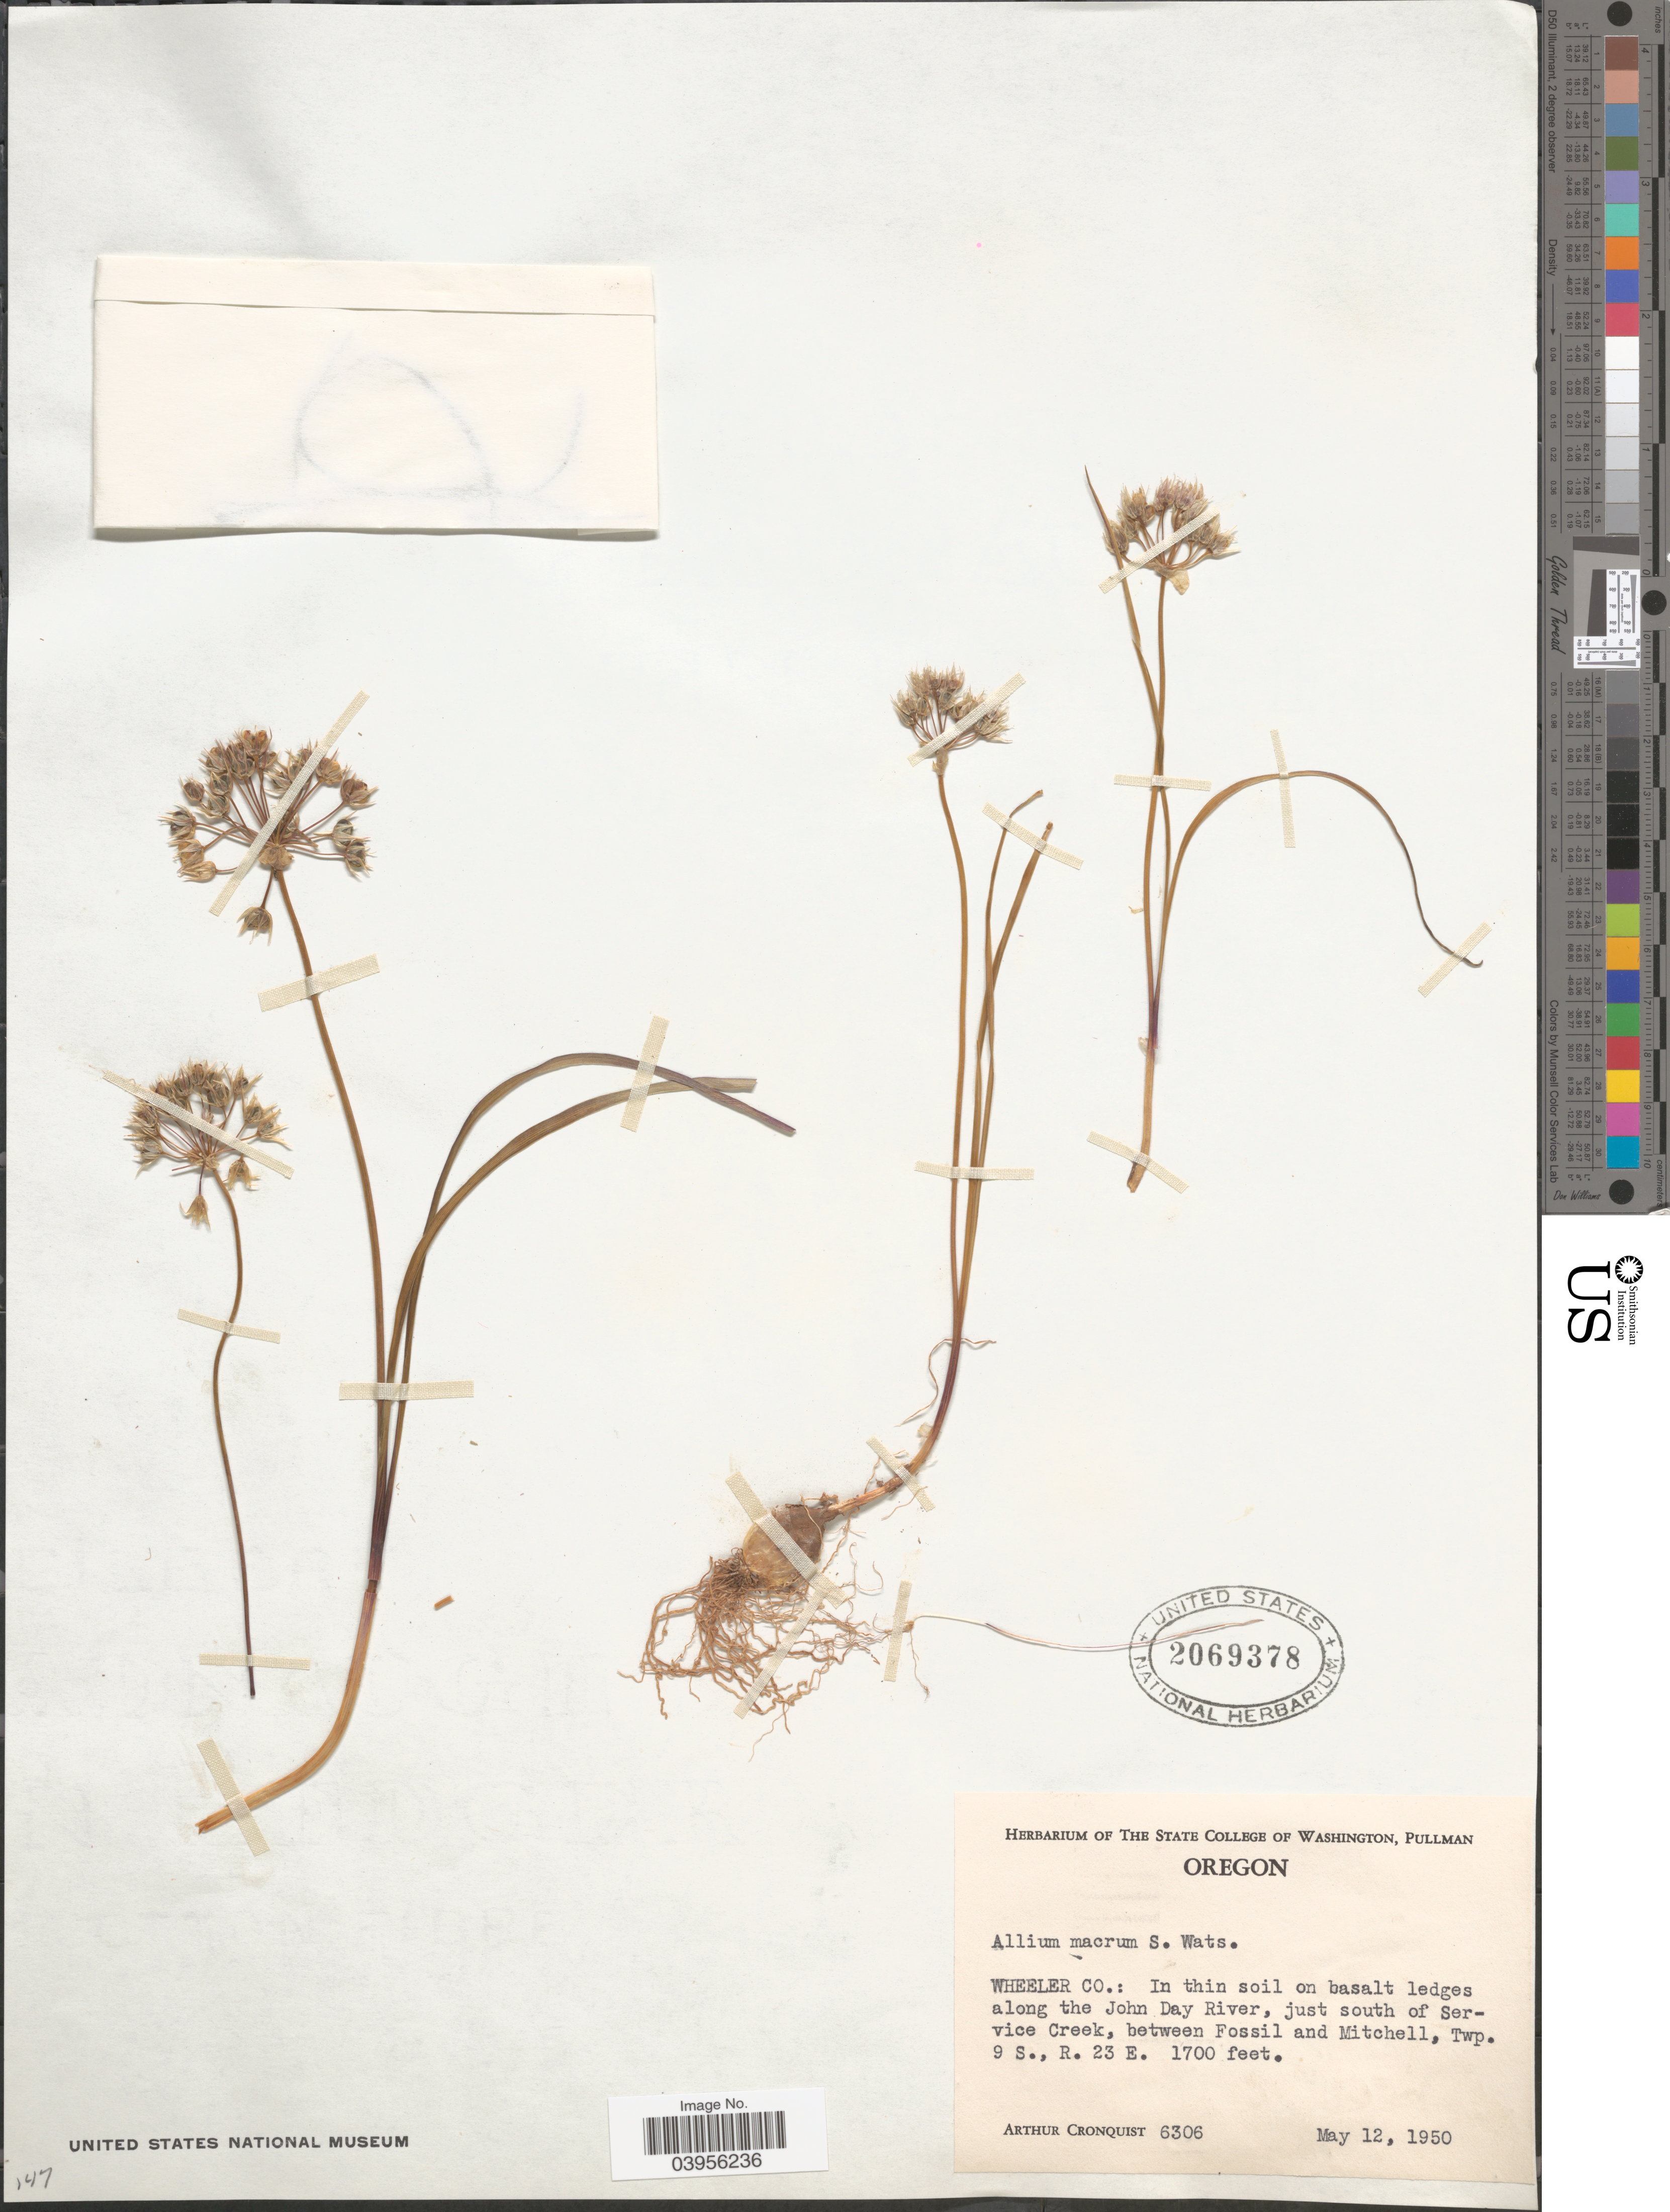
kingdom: Plantae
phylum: Tracheophyta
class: Liliopsida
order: Asparagales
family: Amaryllidaceae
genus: Allium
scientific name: Allium macrum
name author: S. Watson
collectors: A. J. Cronquist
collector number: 6306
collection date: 1950-05-12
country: United States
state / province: Oregon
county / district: Wheeler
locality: Wheeler Co.: along the John Day River, just south of Service Creek, between Fossil and Mitchell, Twp. 9 S., R. 23 E.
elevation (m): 518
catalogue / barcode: US 2069378